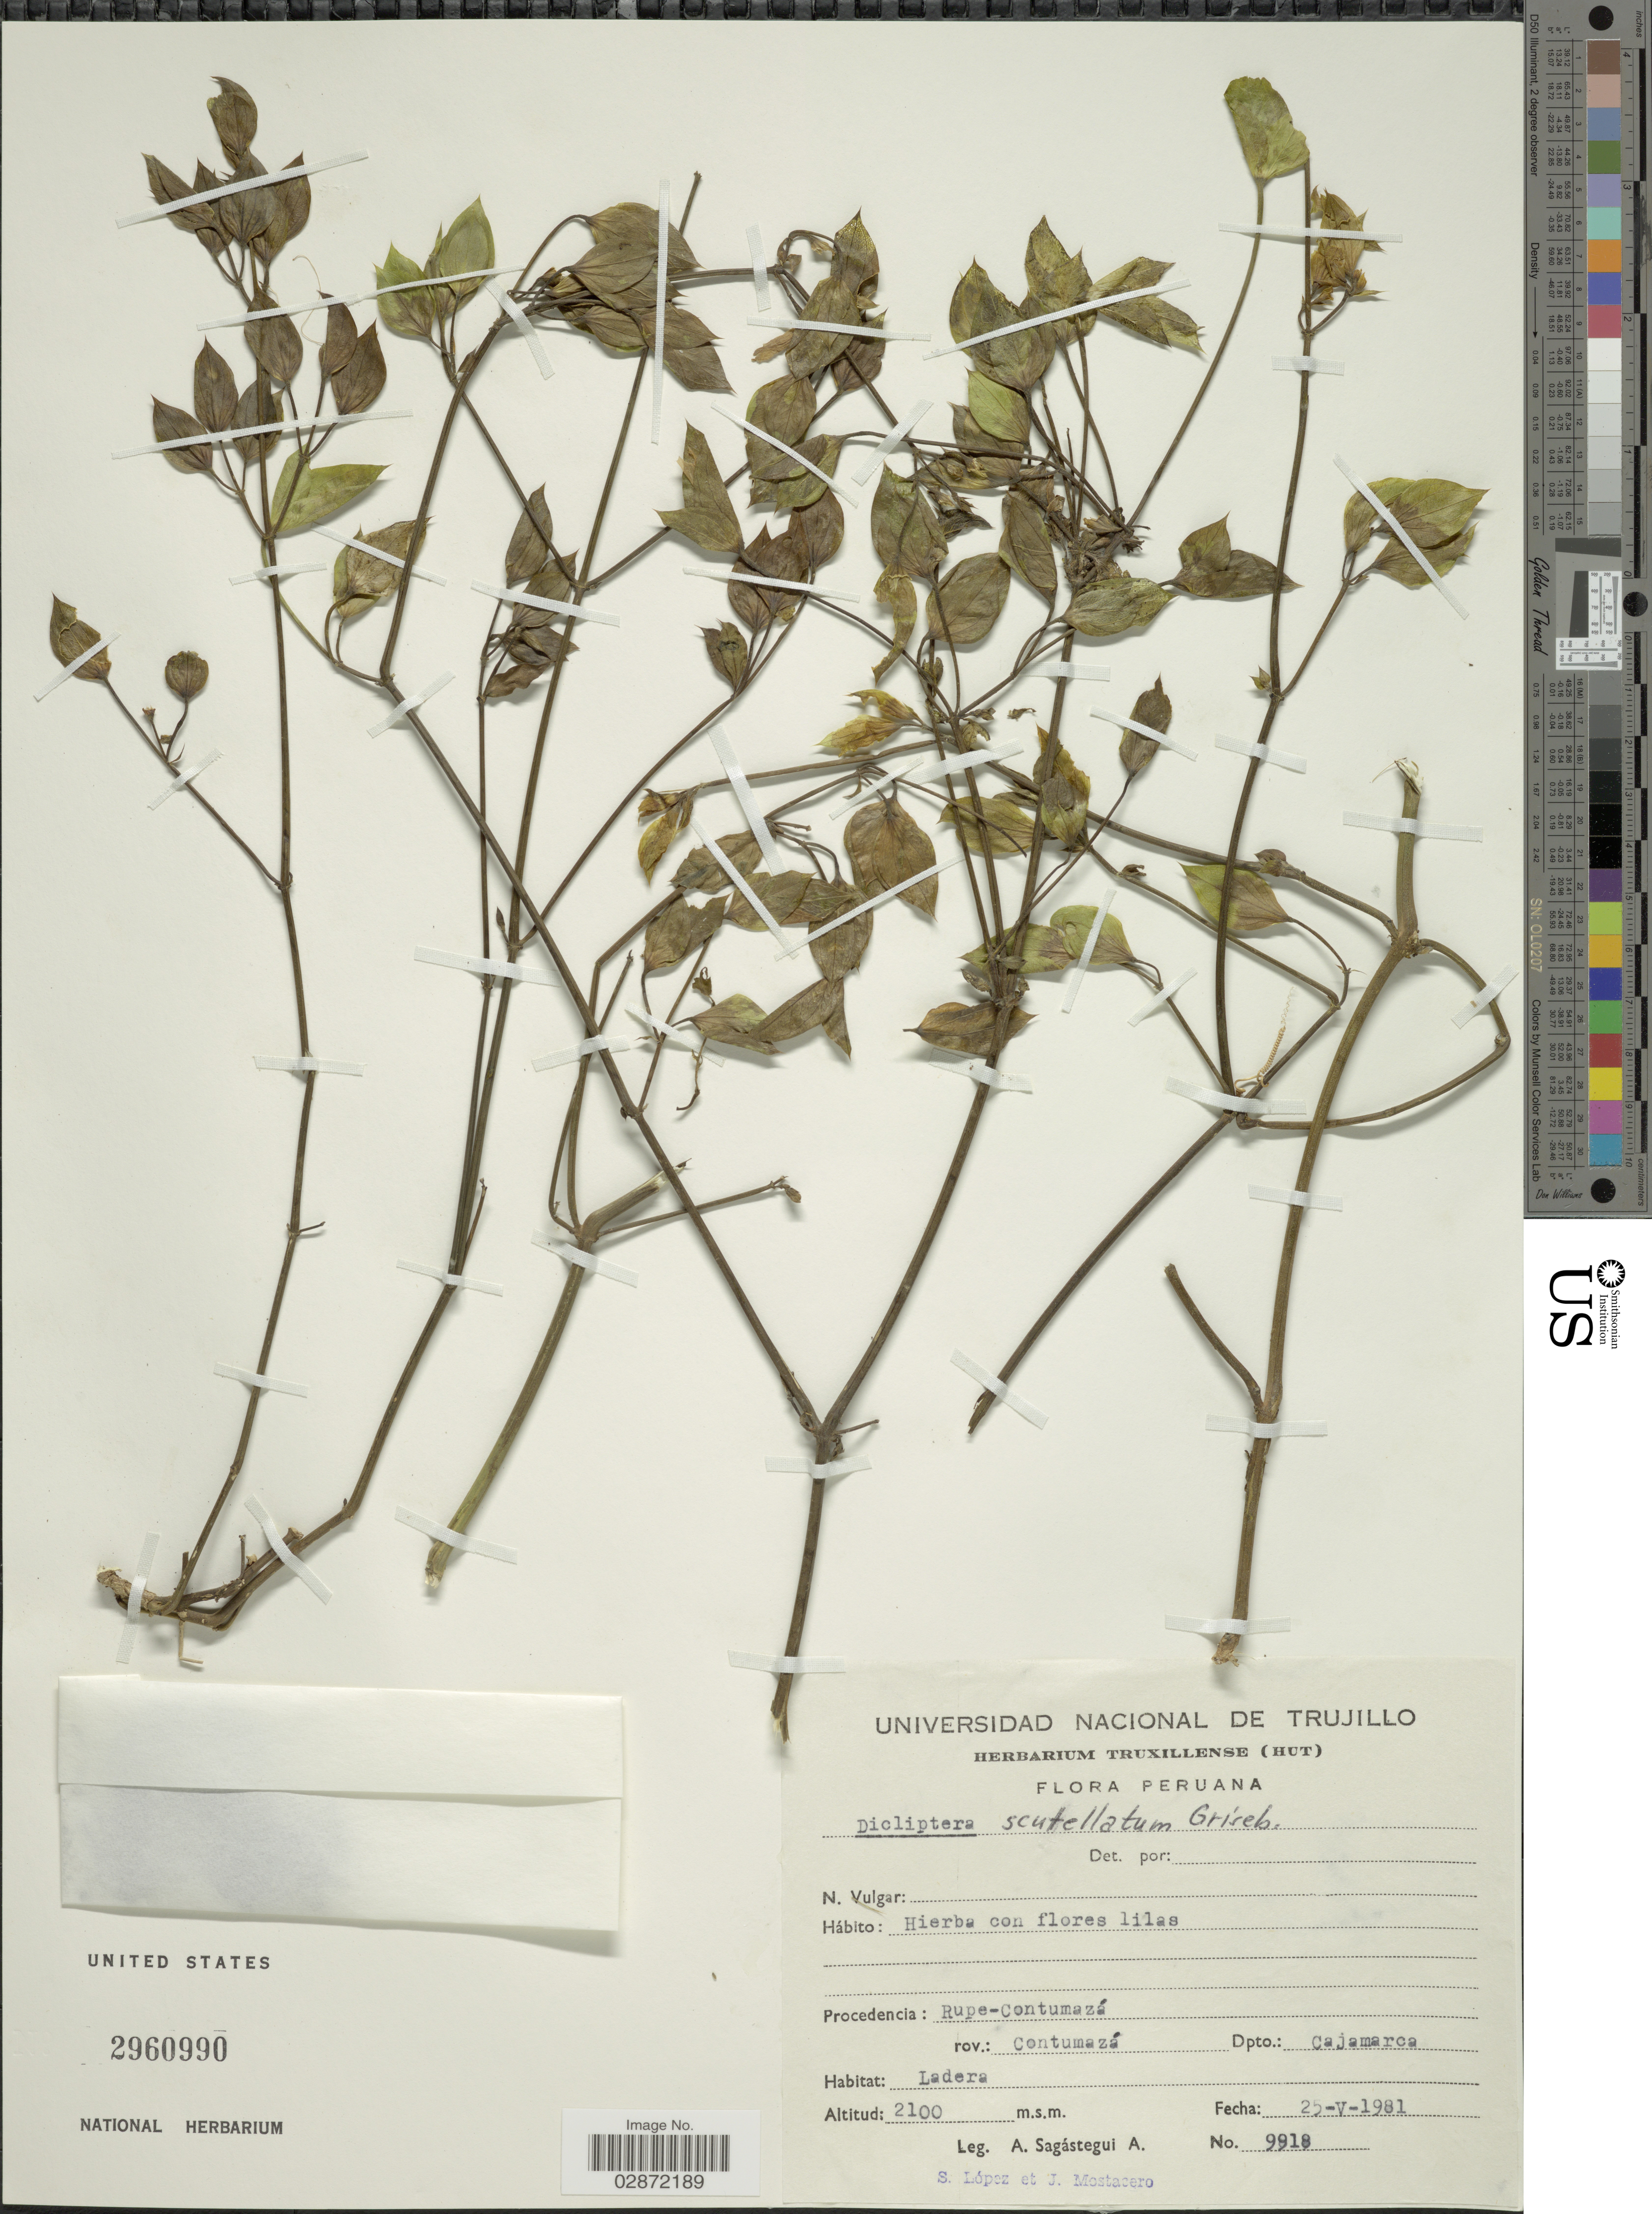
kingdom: Plantae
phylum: Tracheophyta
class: Magnoliopsida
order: Lamiales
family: Acanthaceae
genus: Dicliptera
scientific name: Dicliptera scutellata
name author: Griseb.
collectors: A. Sagástegui A., S. Lopez & J. Mostacero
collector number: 9918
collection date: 1981-05-25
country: Peru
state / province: Cajamarca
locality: Rupe-Contumazá. rov.: Contumazá. Dpto.: Cajamarca.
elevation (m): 2100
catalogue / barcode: US 2960990